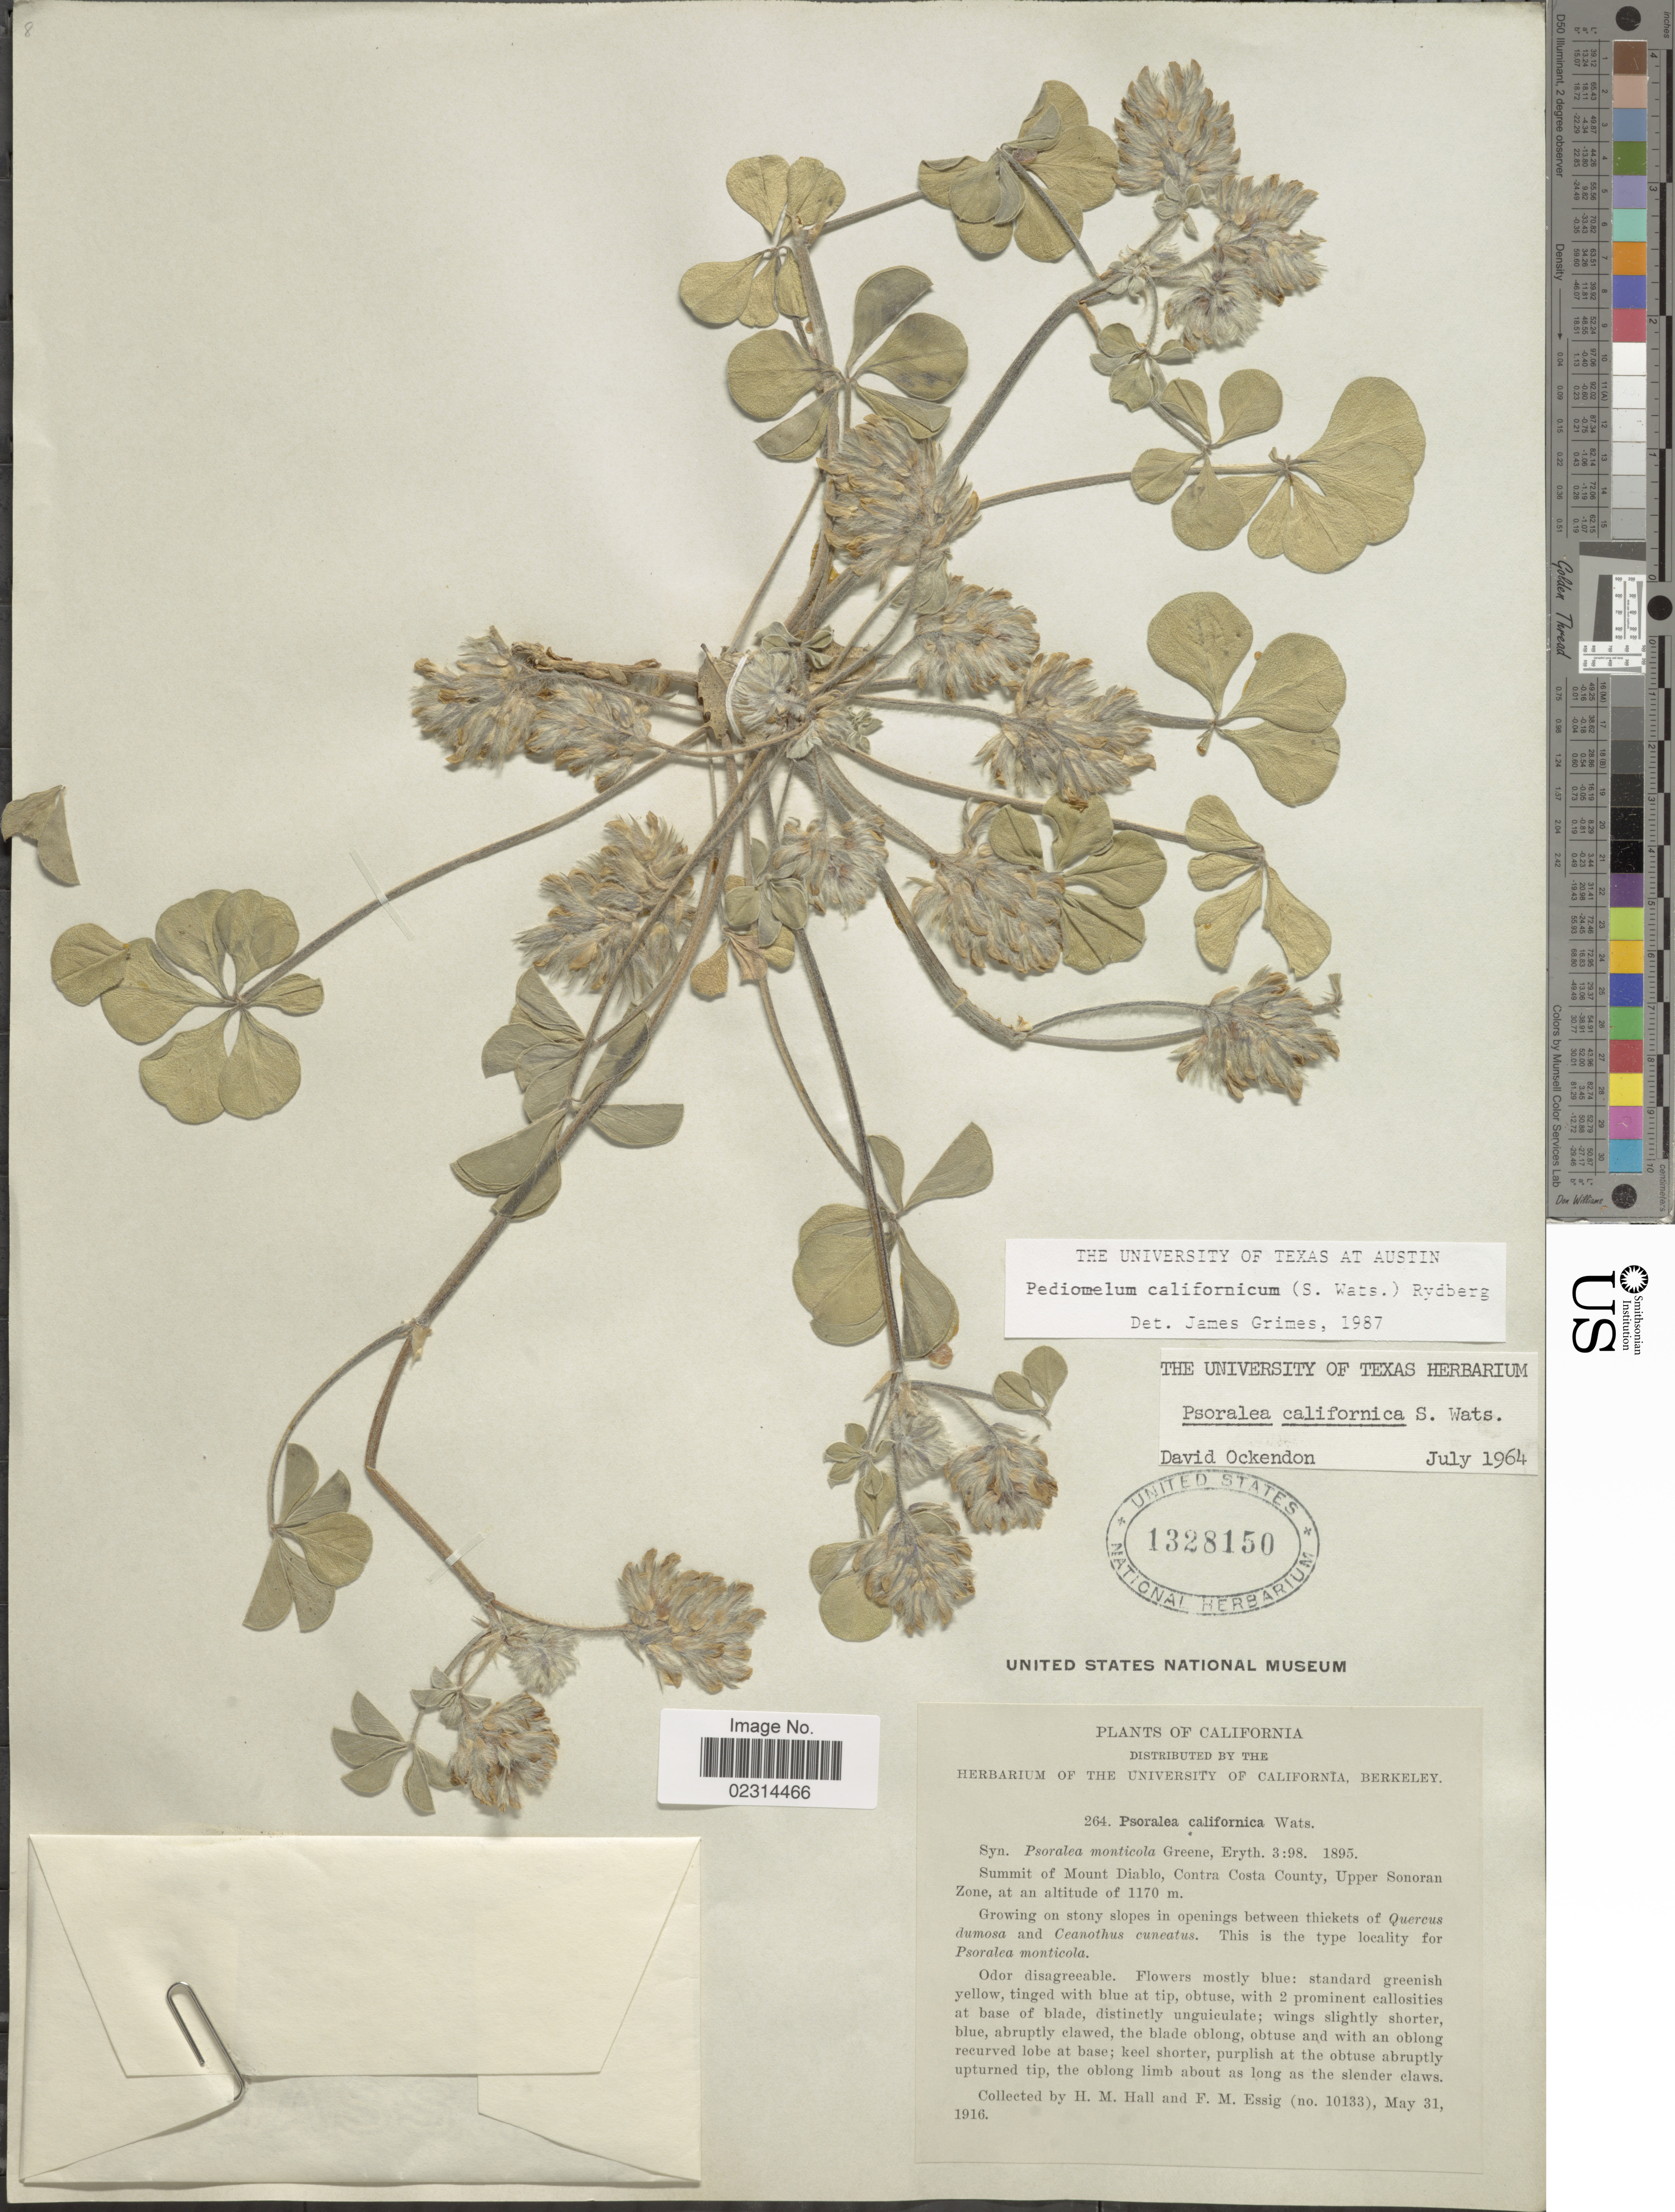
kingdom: Plantae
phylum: Tracheophyta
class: Magnoliopsida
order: Fabales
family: Fabaceae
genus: Pediomelum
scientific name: Pediomelum californicum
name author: (S. Watson) Rydb.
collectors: H. M. Hall & F. Essig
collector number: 264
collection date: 1916-05-31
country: United States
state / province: California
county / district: Contra Costa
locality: Summit of Mount Diablo, Contra Costa County, Upper Sonoran Zone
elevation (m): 1170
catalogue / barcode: US 1328150